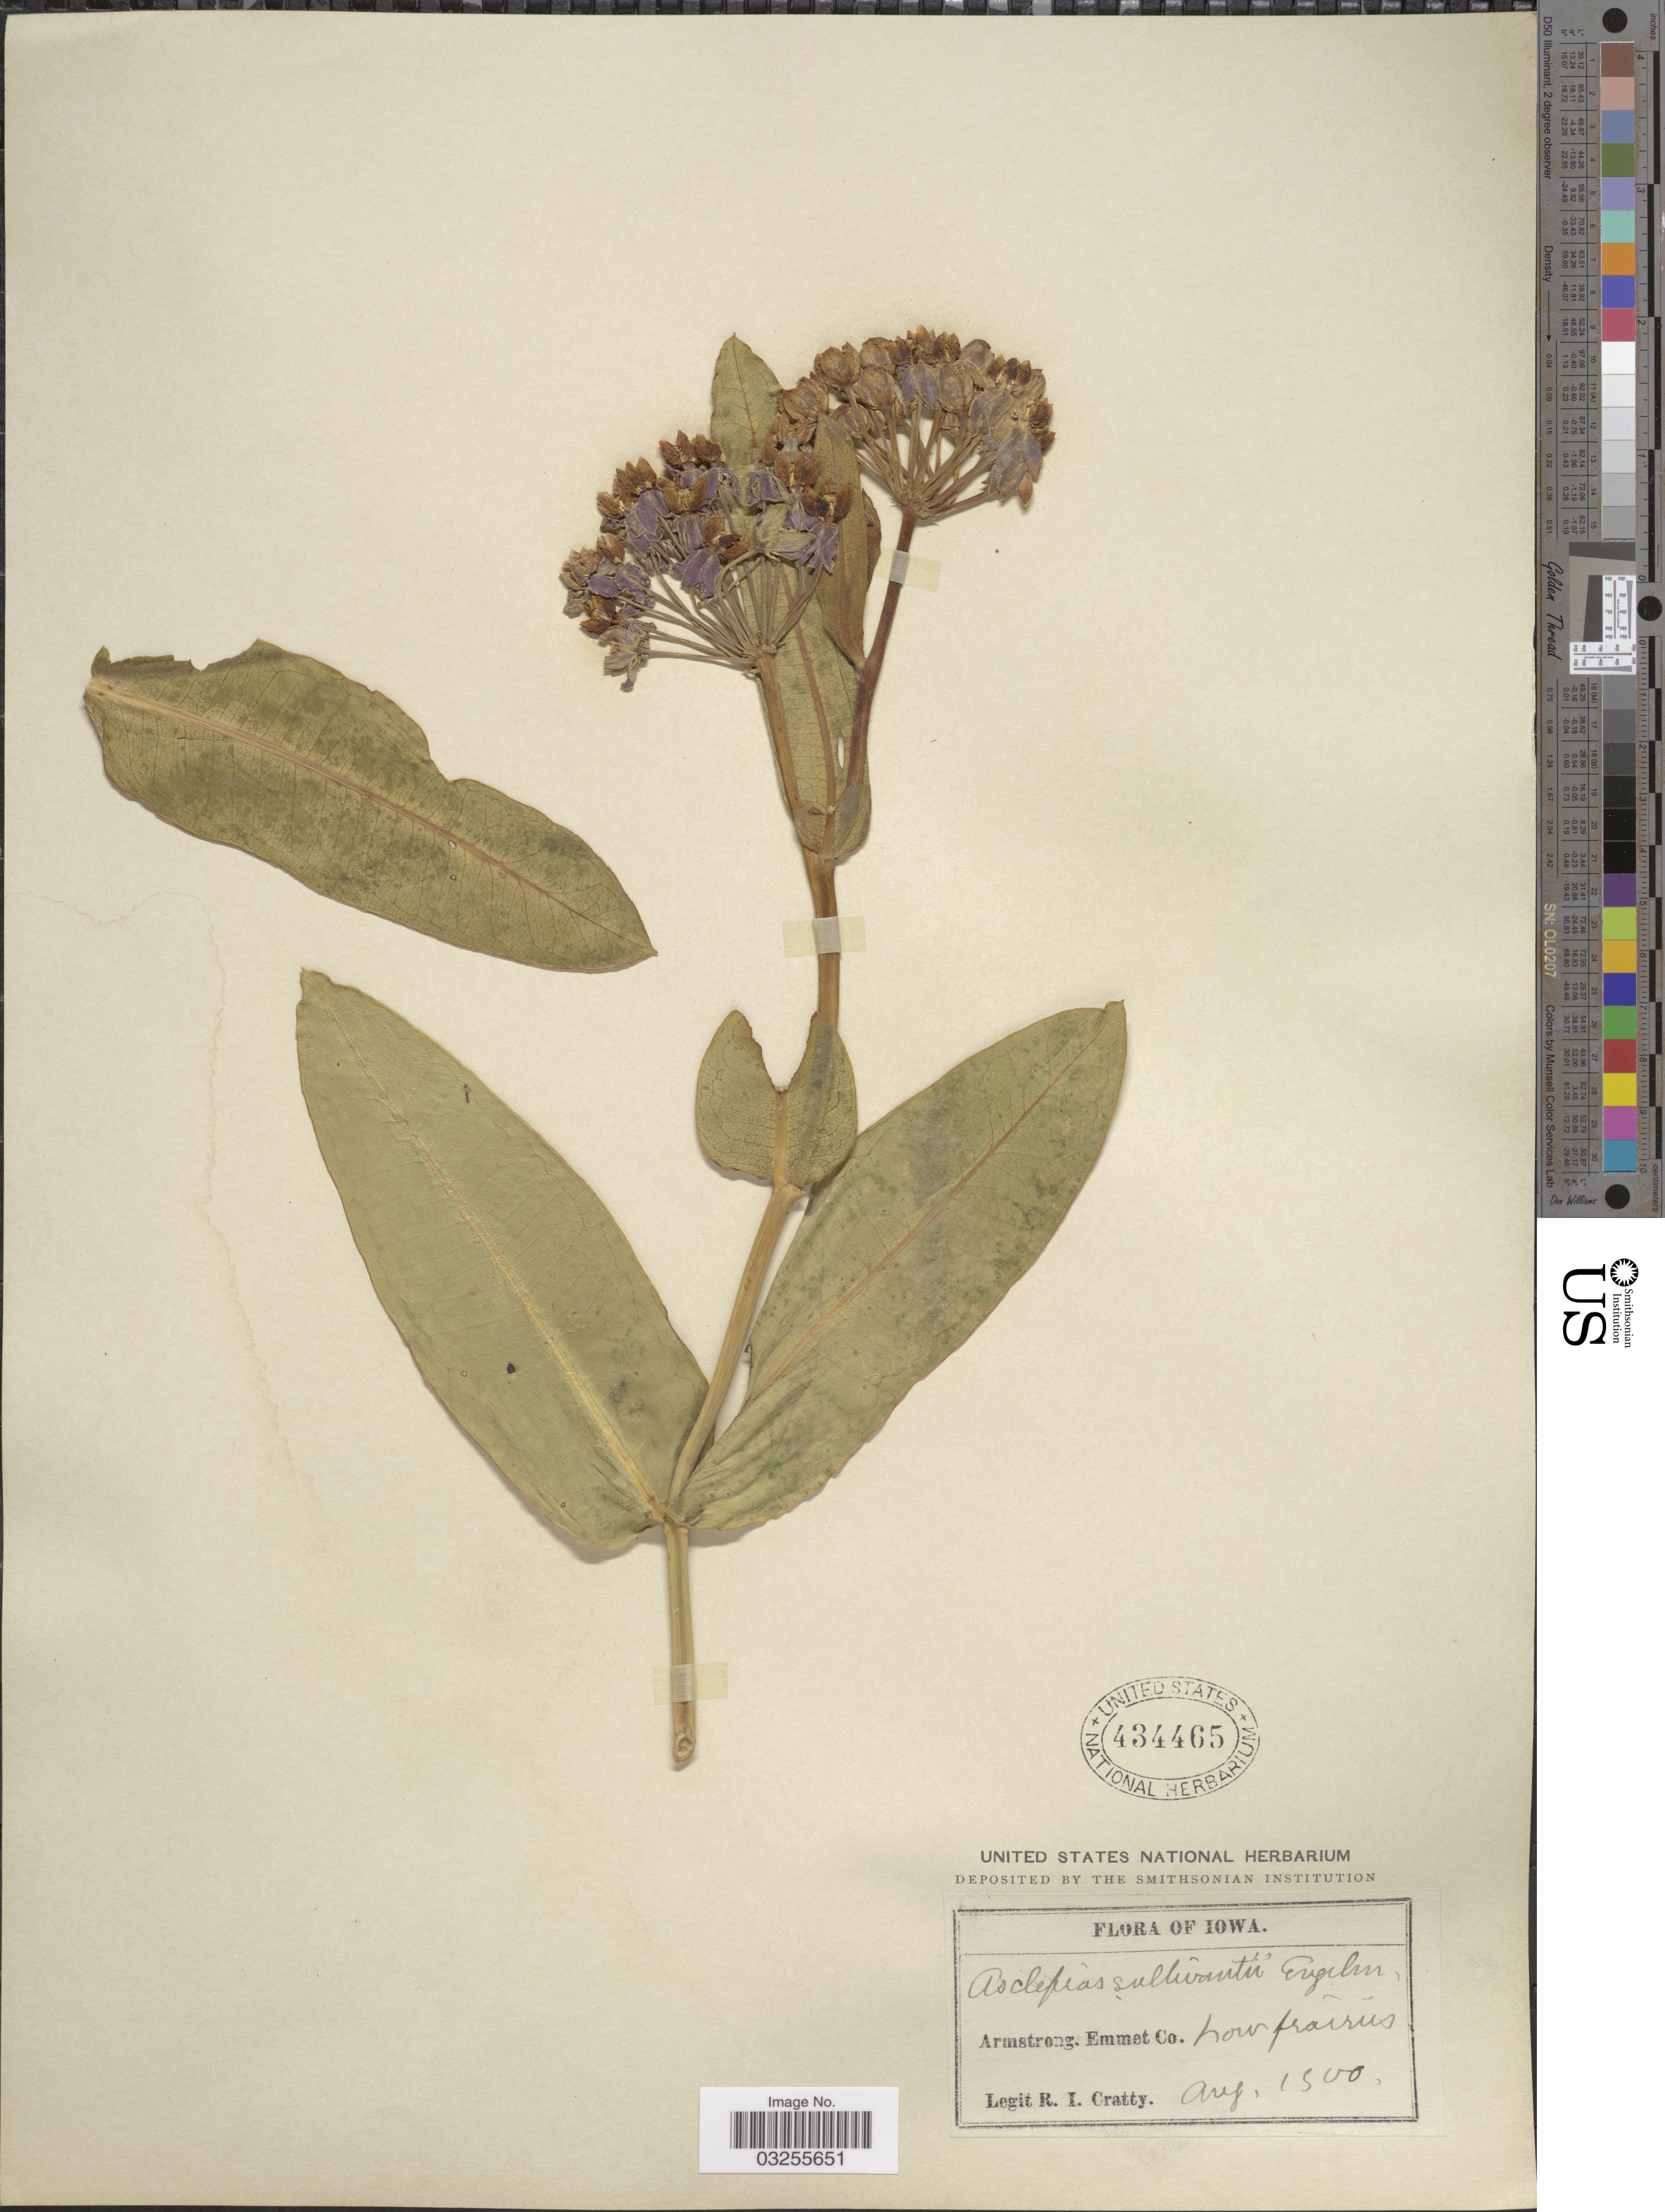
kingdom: Plantae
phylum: Tracheophyta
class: Magnoliopsida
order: Gentianales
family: Apocynaceae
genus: Asclepias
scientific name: Asclepias sullivantii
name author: Engelm. ex A. Gray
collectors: R. Cratty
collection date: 1900-08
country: United States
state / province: Iowa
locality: Armstrong. Emmet Co.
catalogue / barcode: US 434465